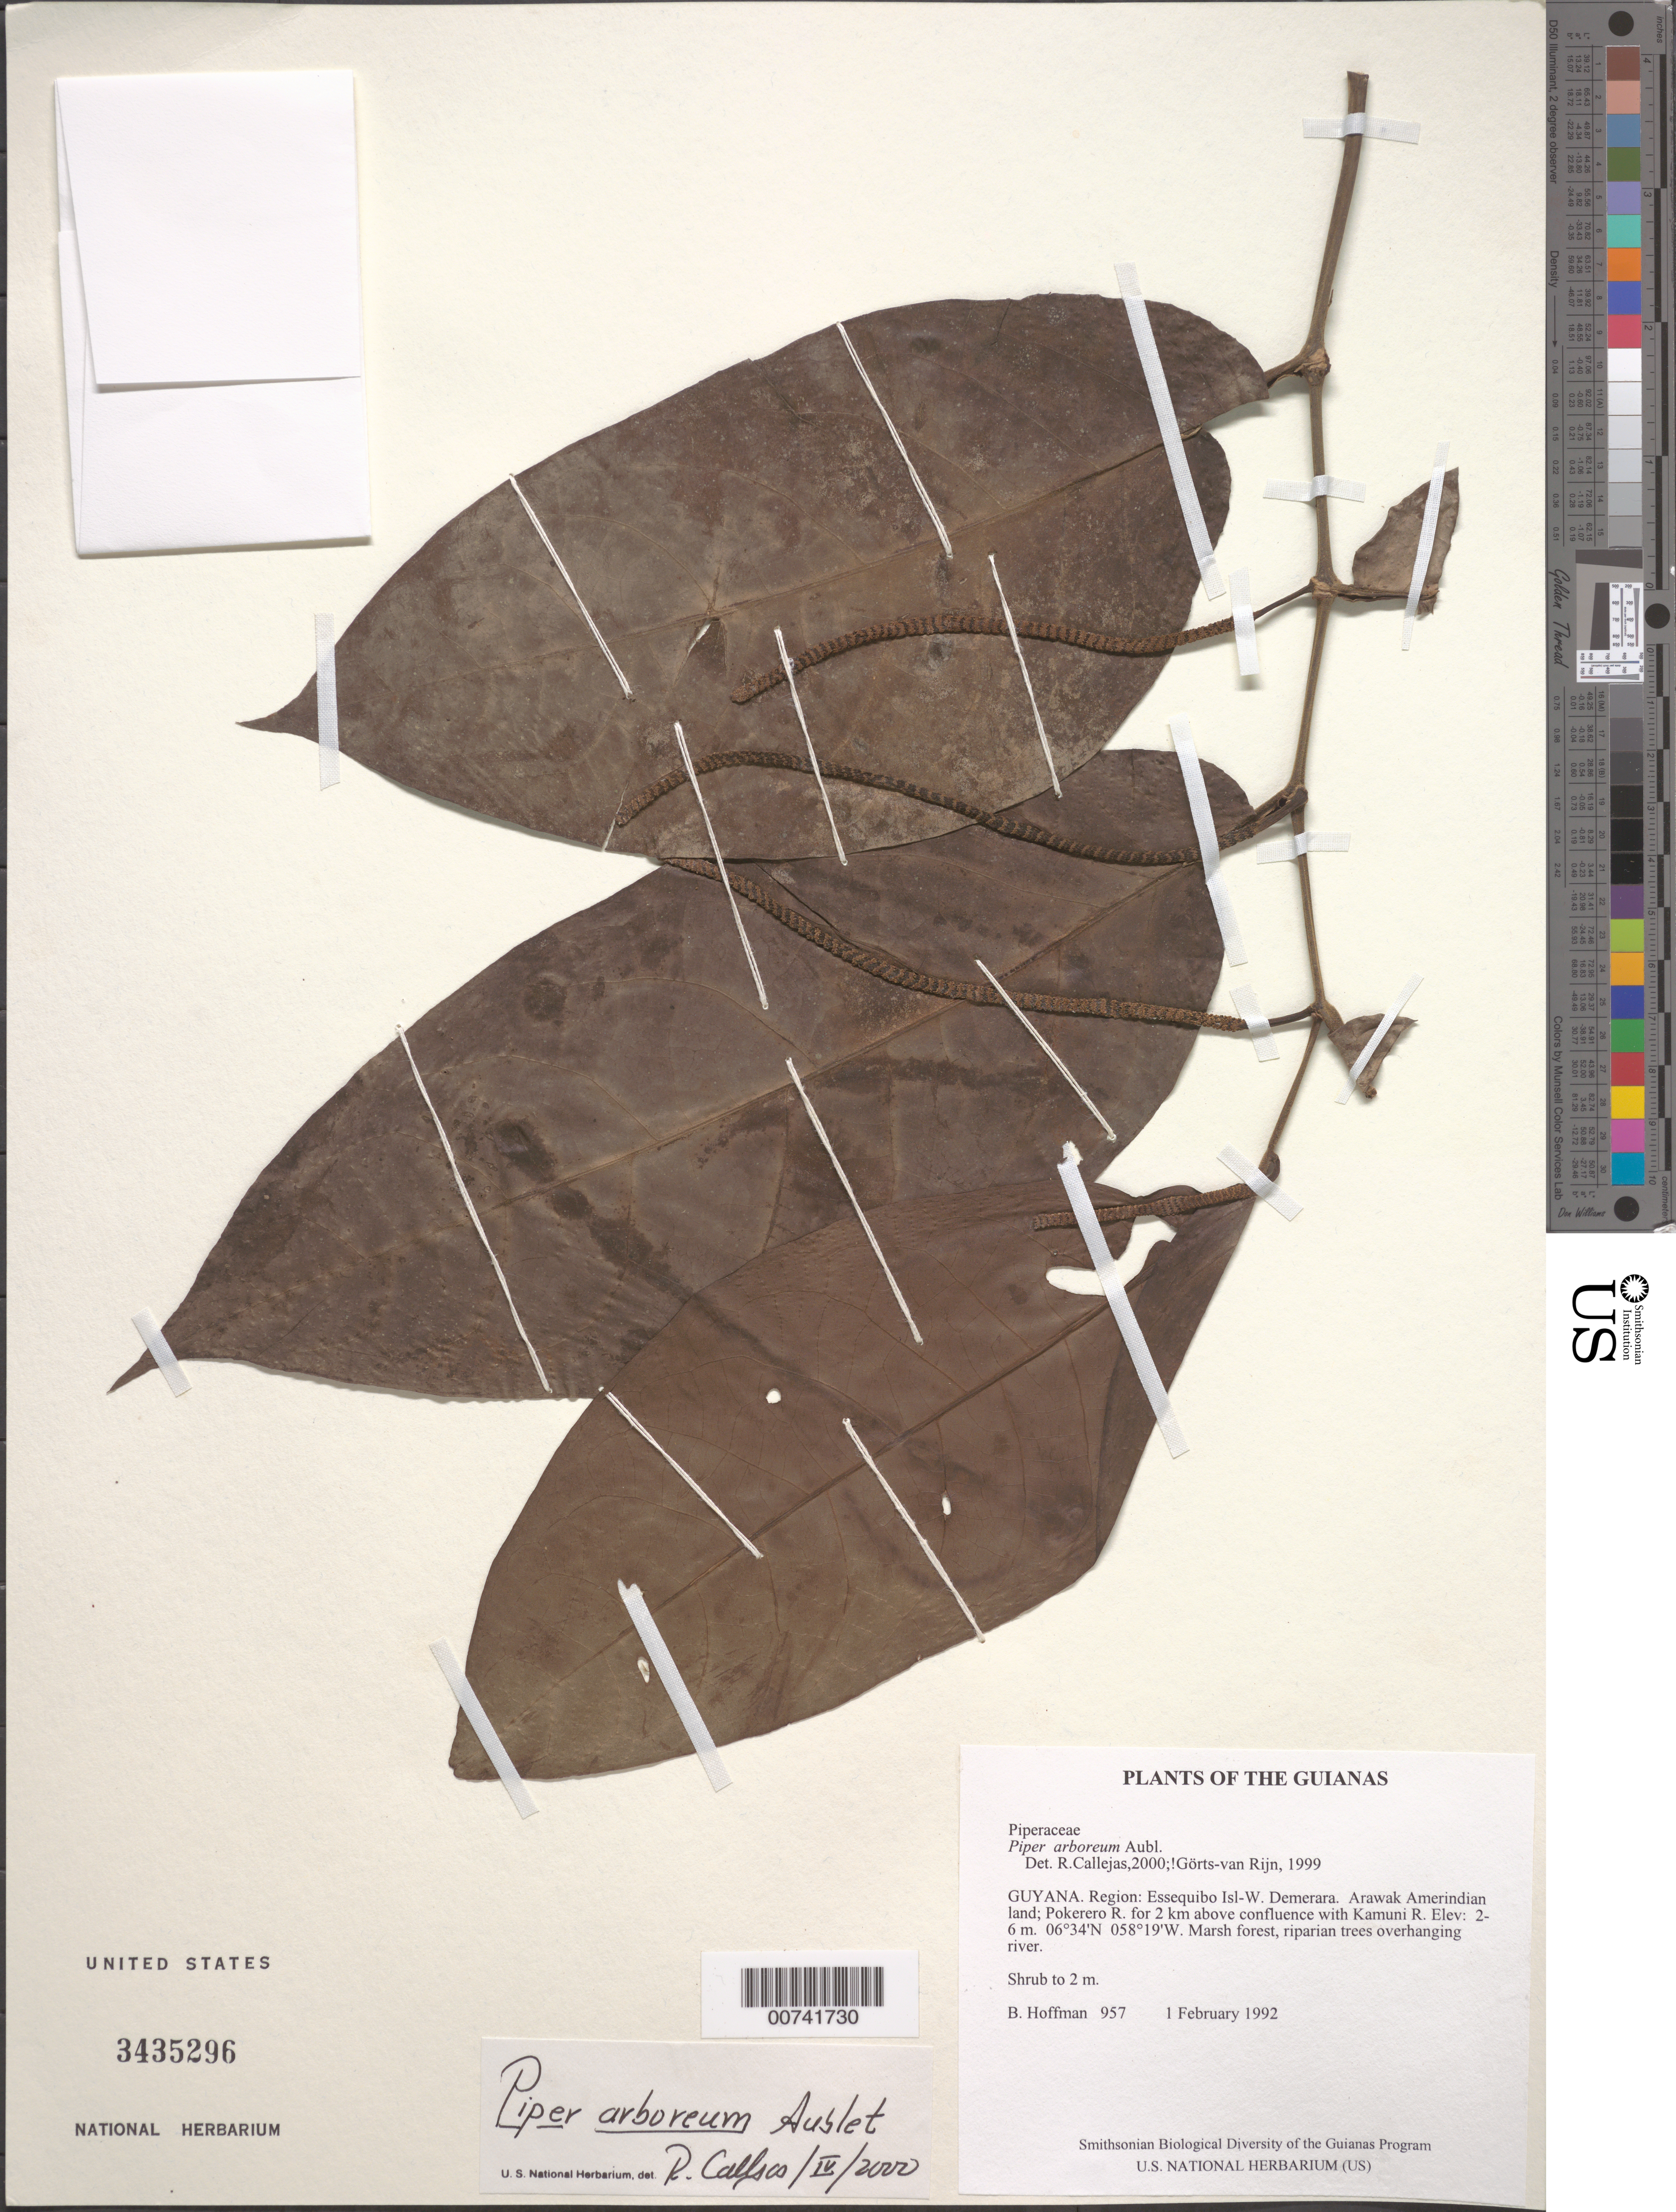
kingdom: Plantae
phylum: Tracheophyta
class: Magnoliopsida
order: Piperales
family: Piperaceae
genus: Piper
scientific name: Piper arboreum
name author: Aubl.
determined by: Görts-van Rijn, A. R. A.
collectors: B. Hoffman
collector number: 957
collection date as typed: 1 February 1992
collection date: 1992-02-01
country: Guyana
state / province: Essequibo Isl-W. Demerara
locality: Arawak Amerindian land; Pokerero River for 2 km above confluence with Kamuni River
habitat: Marsh forest, riparian trees overhanging river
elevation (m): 2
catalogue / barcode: US 3435296